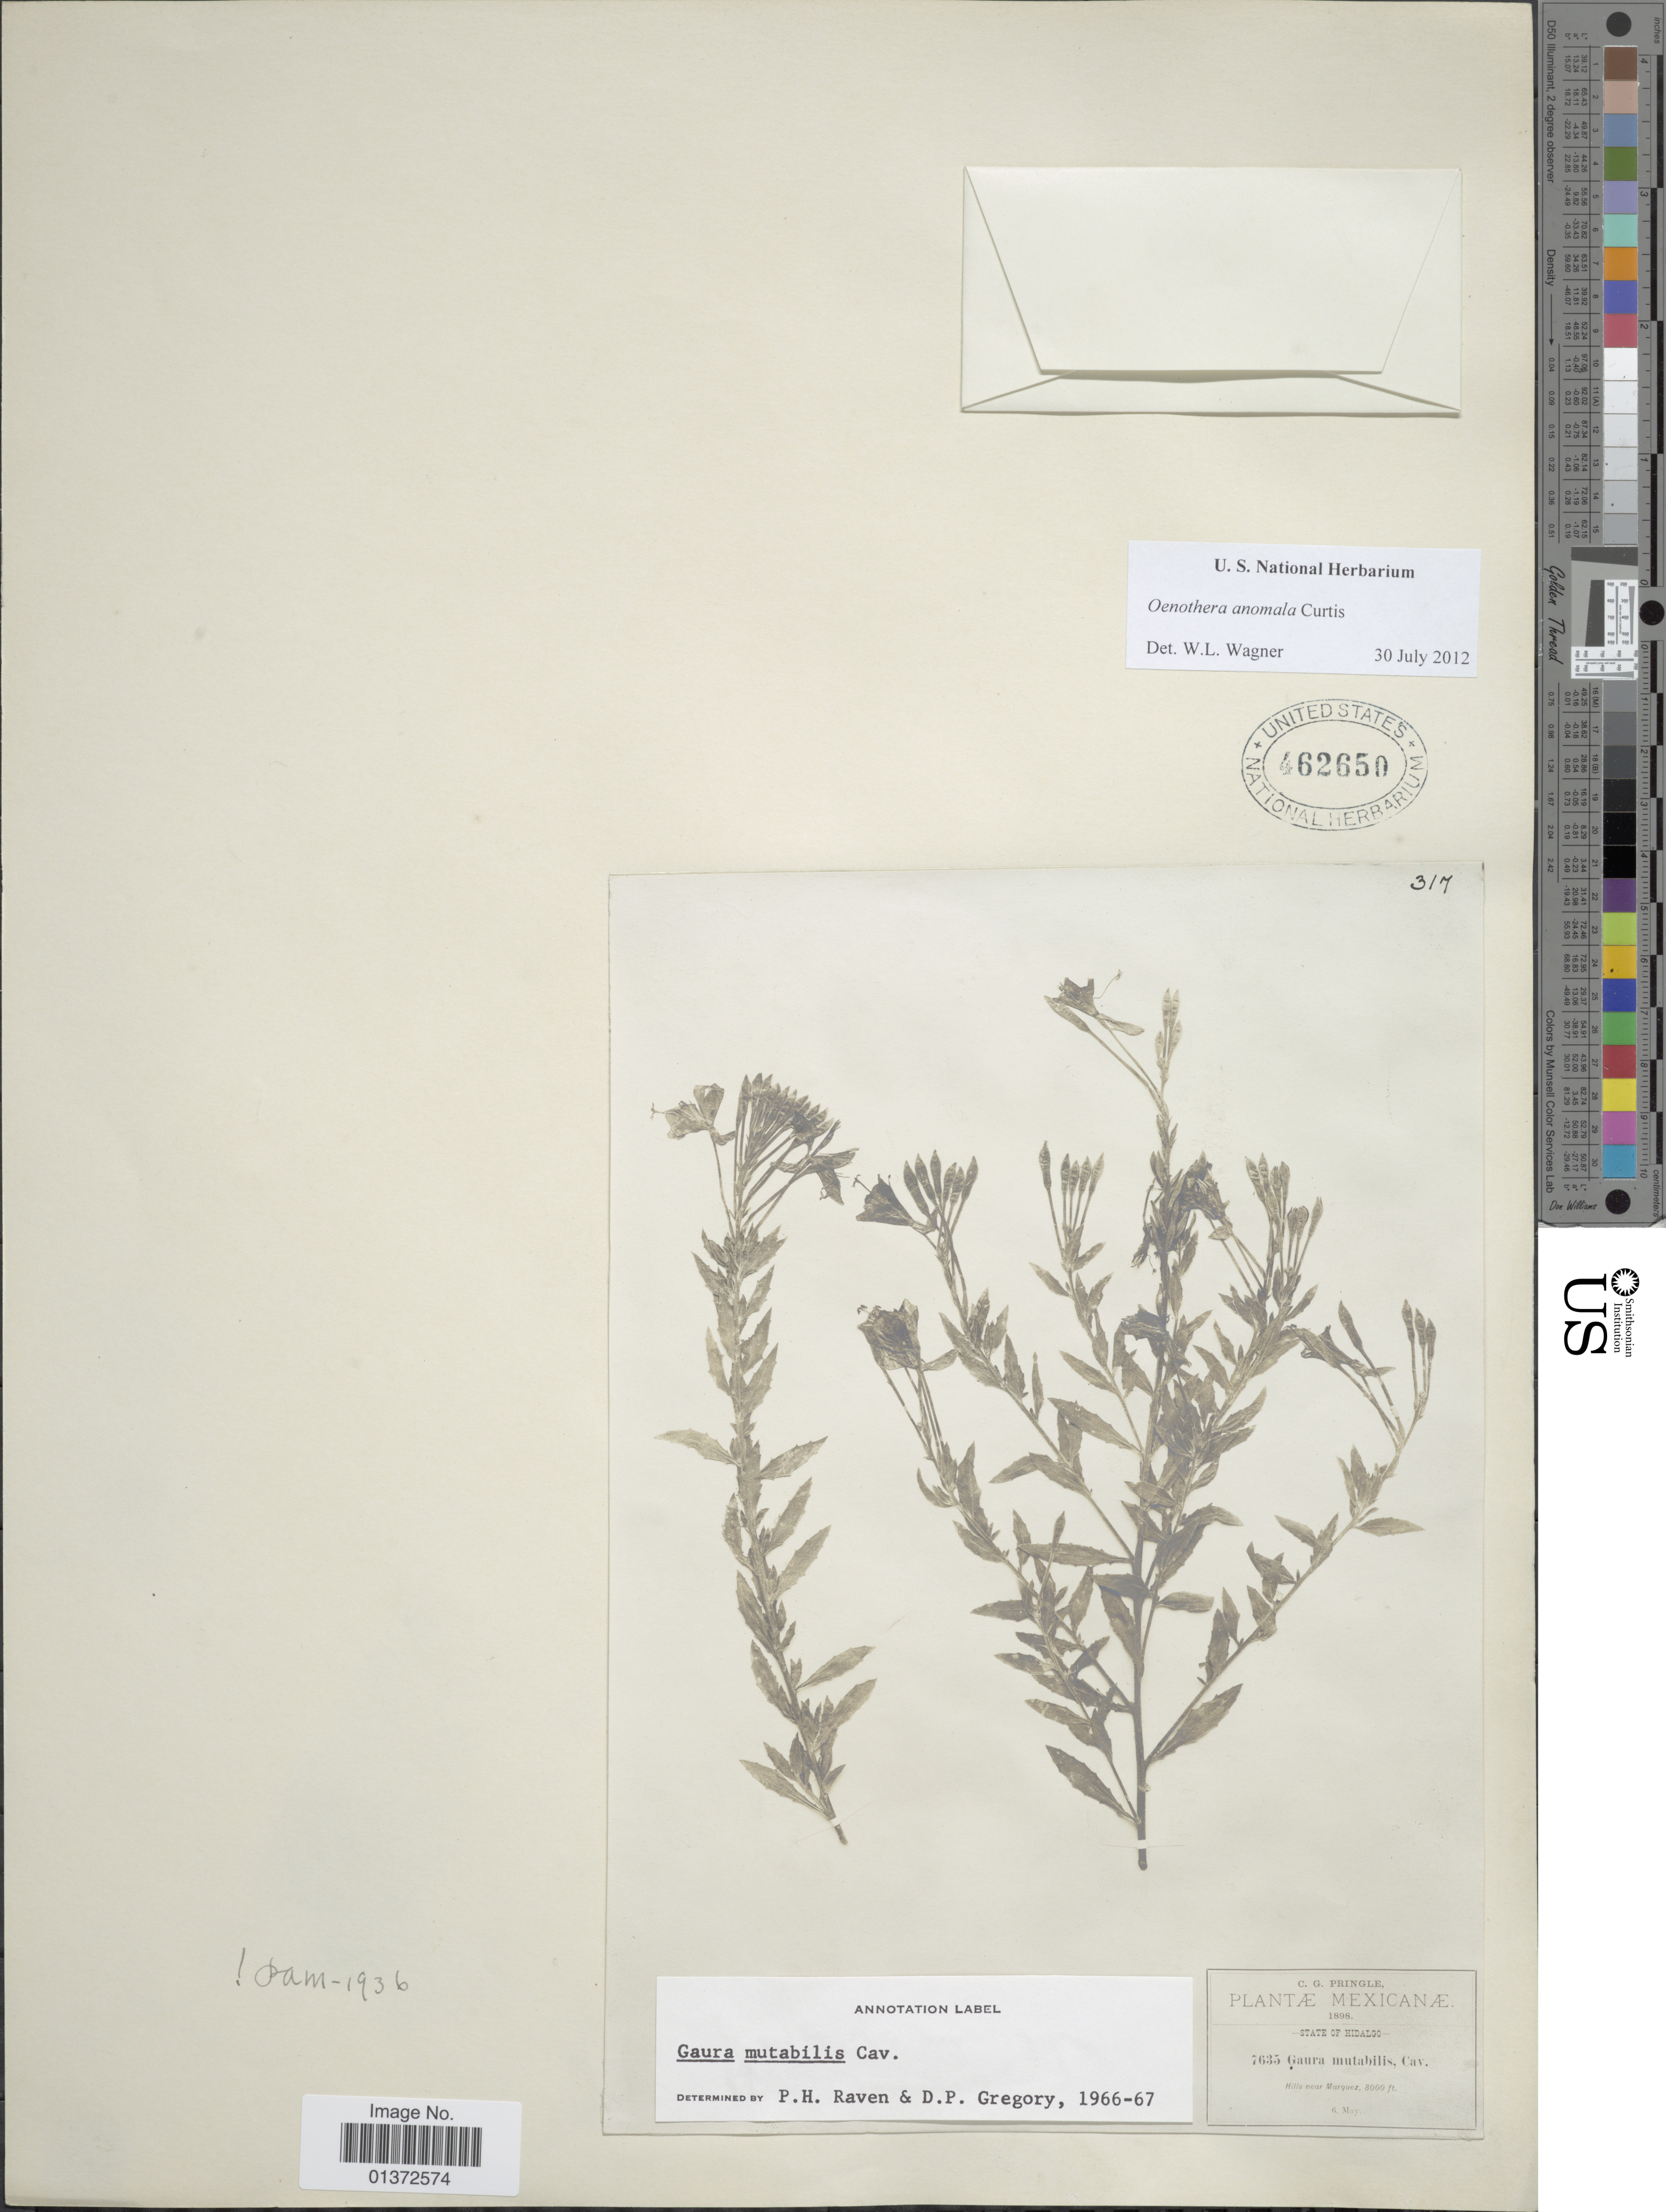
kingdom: Plantae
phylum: Tracheophyta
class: Magnoliopsida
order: Myrtales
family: Onagraceae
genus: Oenothera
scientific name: Oenothera anomala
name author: Curtis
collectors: C. G. Pringle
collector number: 7635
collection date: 1898-05-06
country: Mexico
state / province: Hidalgo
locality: Hills near marquez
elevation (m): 2438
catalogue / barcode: US 462650